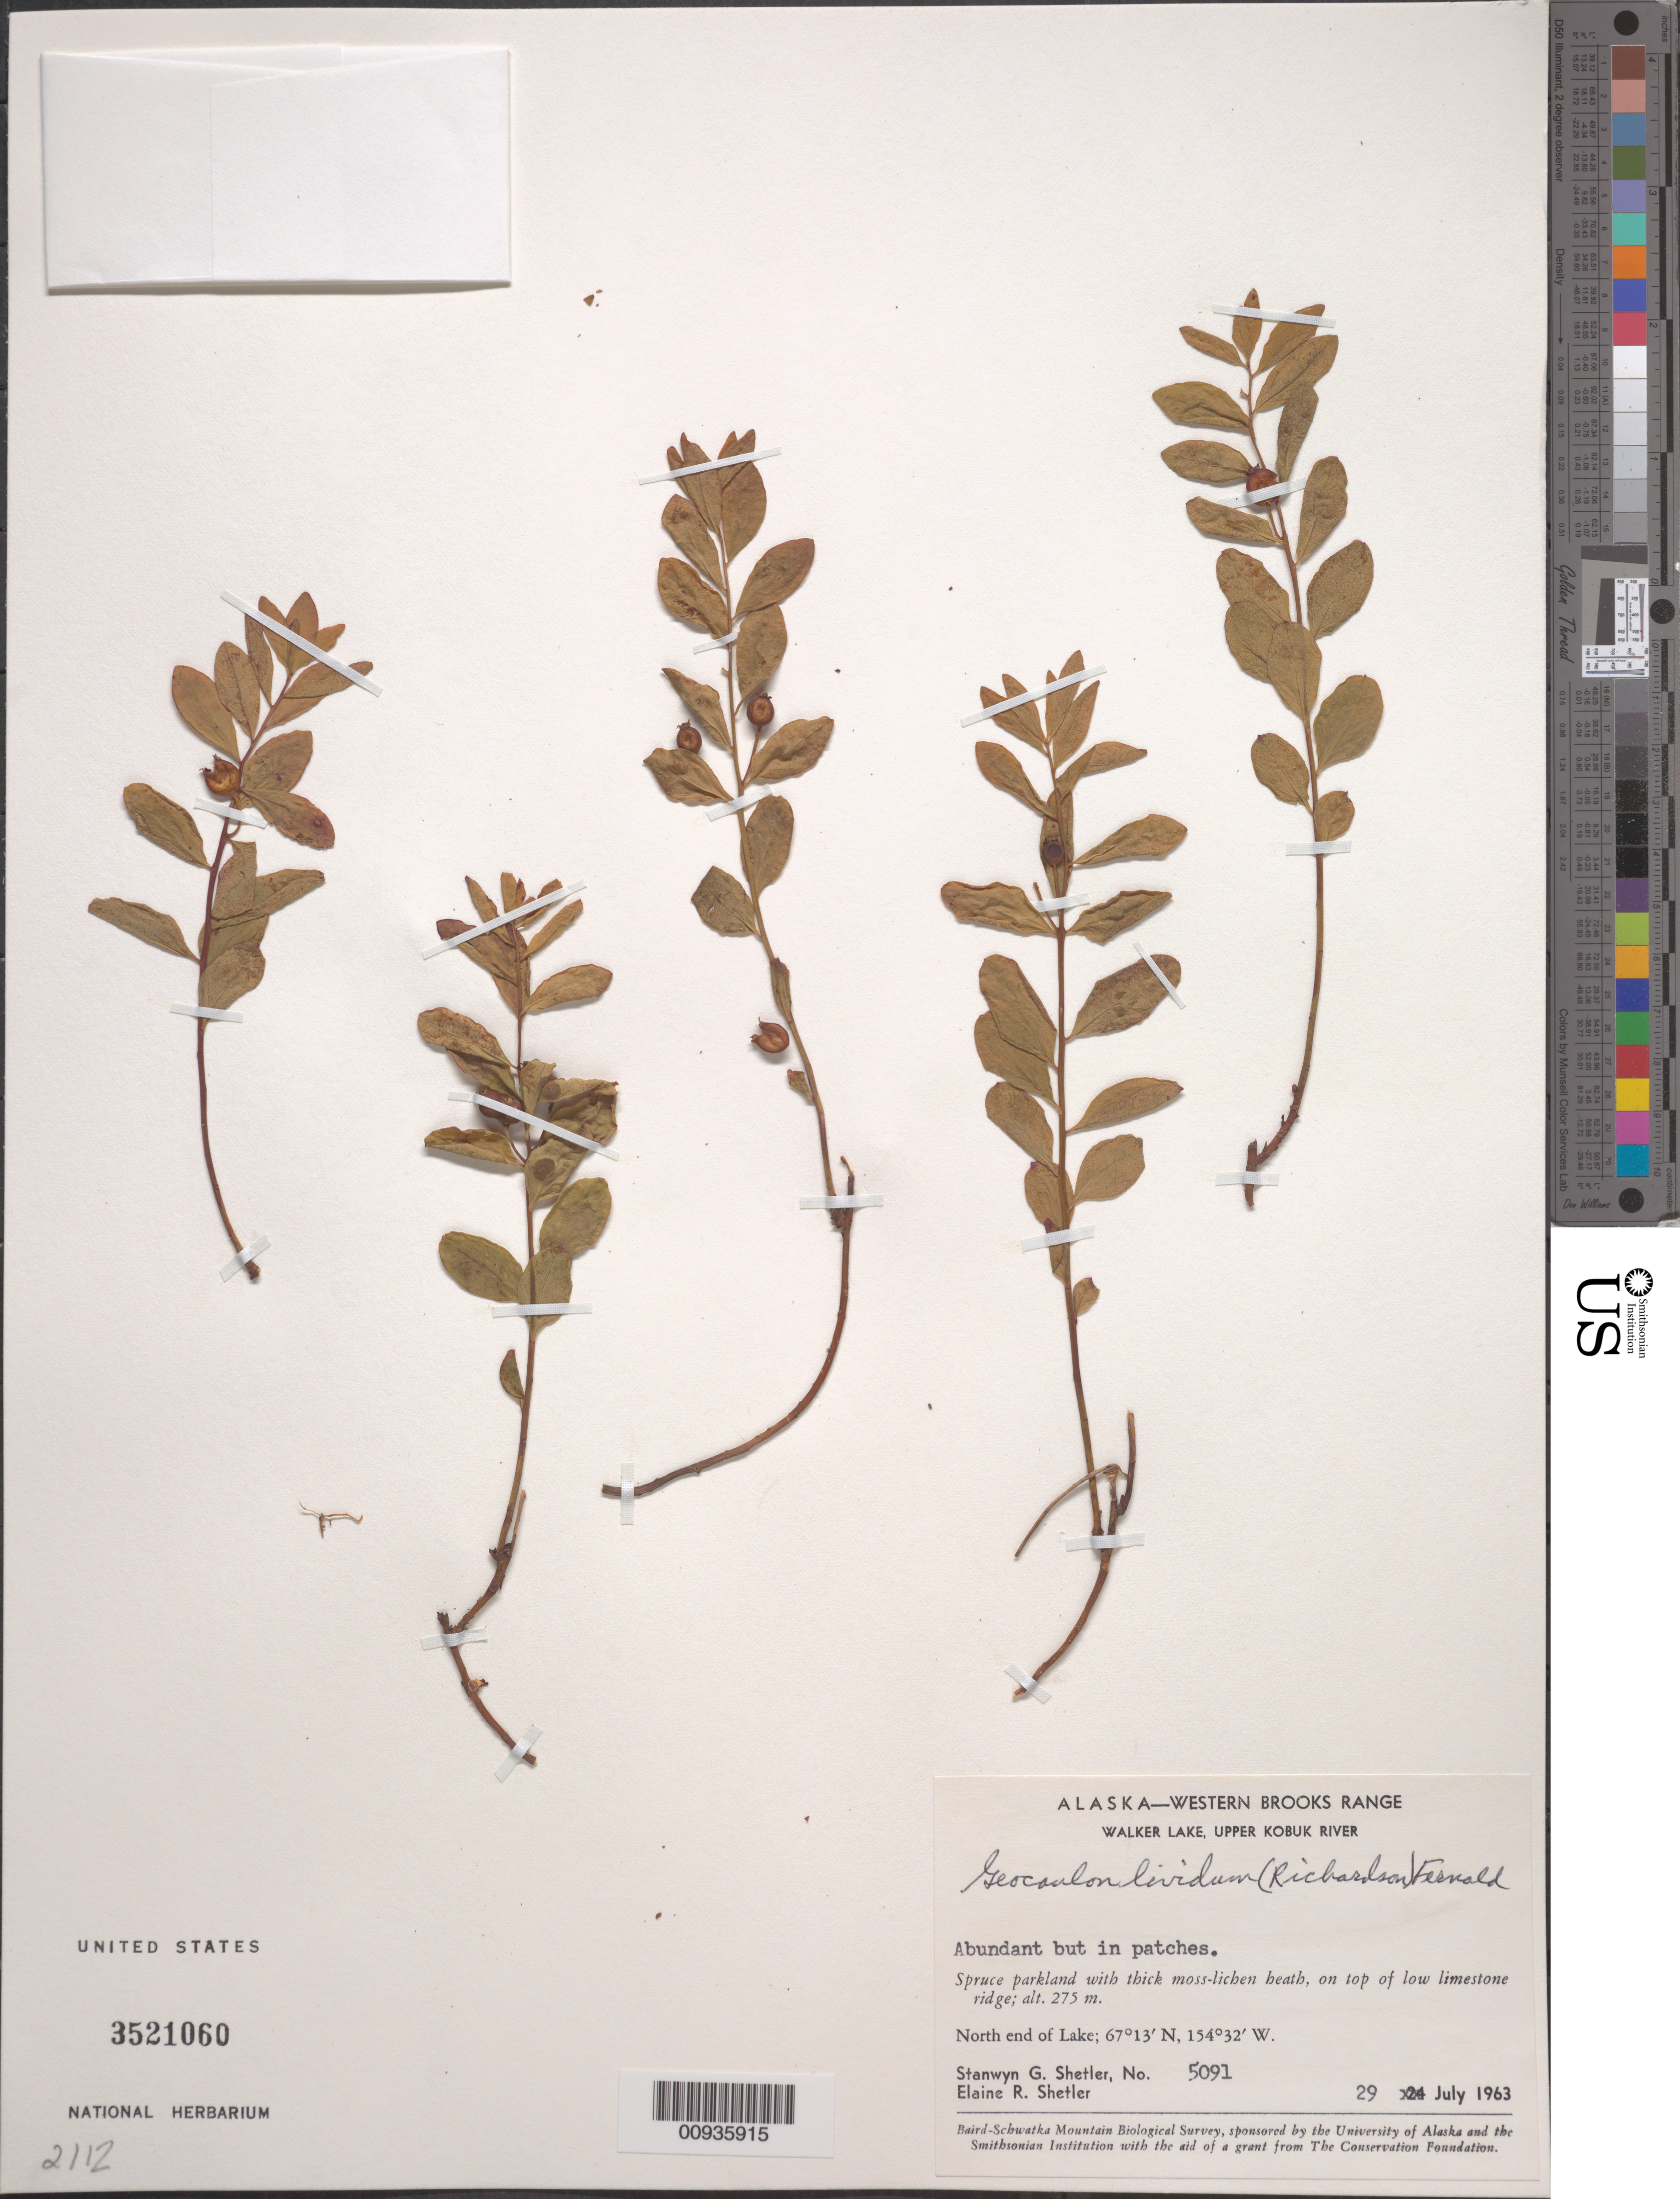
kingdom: Plantae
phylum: Tracheophyta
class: Magnoliopsida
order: Santalales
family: Comandraceae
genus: Geocaulon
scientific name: Geocaulon lividum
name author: (Richardson) Fernald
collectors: S. Shetler & E. R. Shetler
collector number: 5091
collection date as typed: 29 Jul 1963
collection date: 1963-07-29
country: United States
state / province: Alaska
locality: North end of Walker Lake. Western Brooks Range, Upper Kobuk River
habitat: Spruce parkland with thick moss-lichen, on top of low limestone ridge.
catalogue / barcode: US 3521060